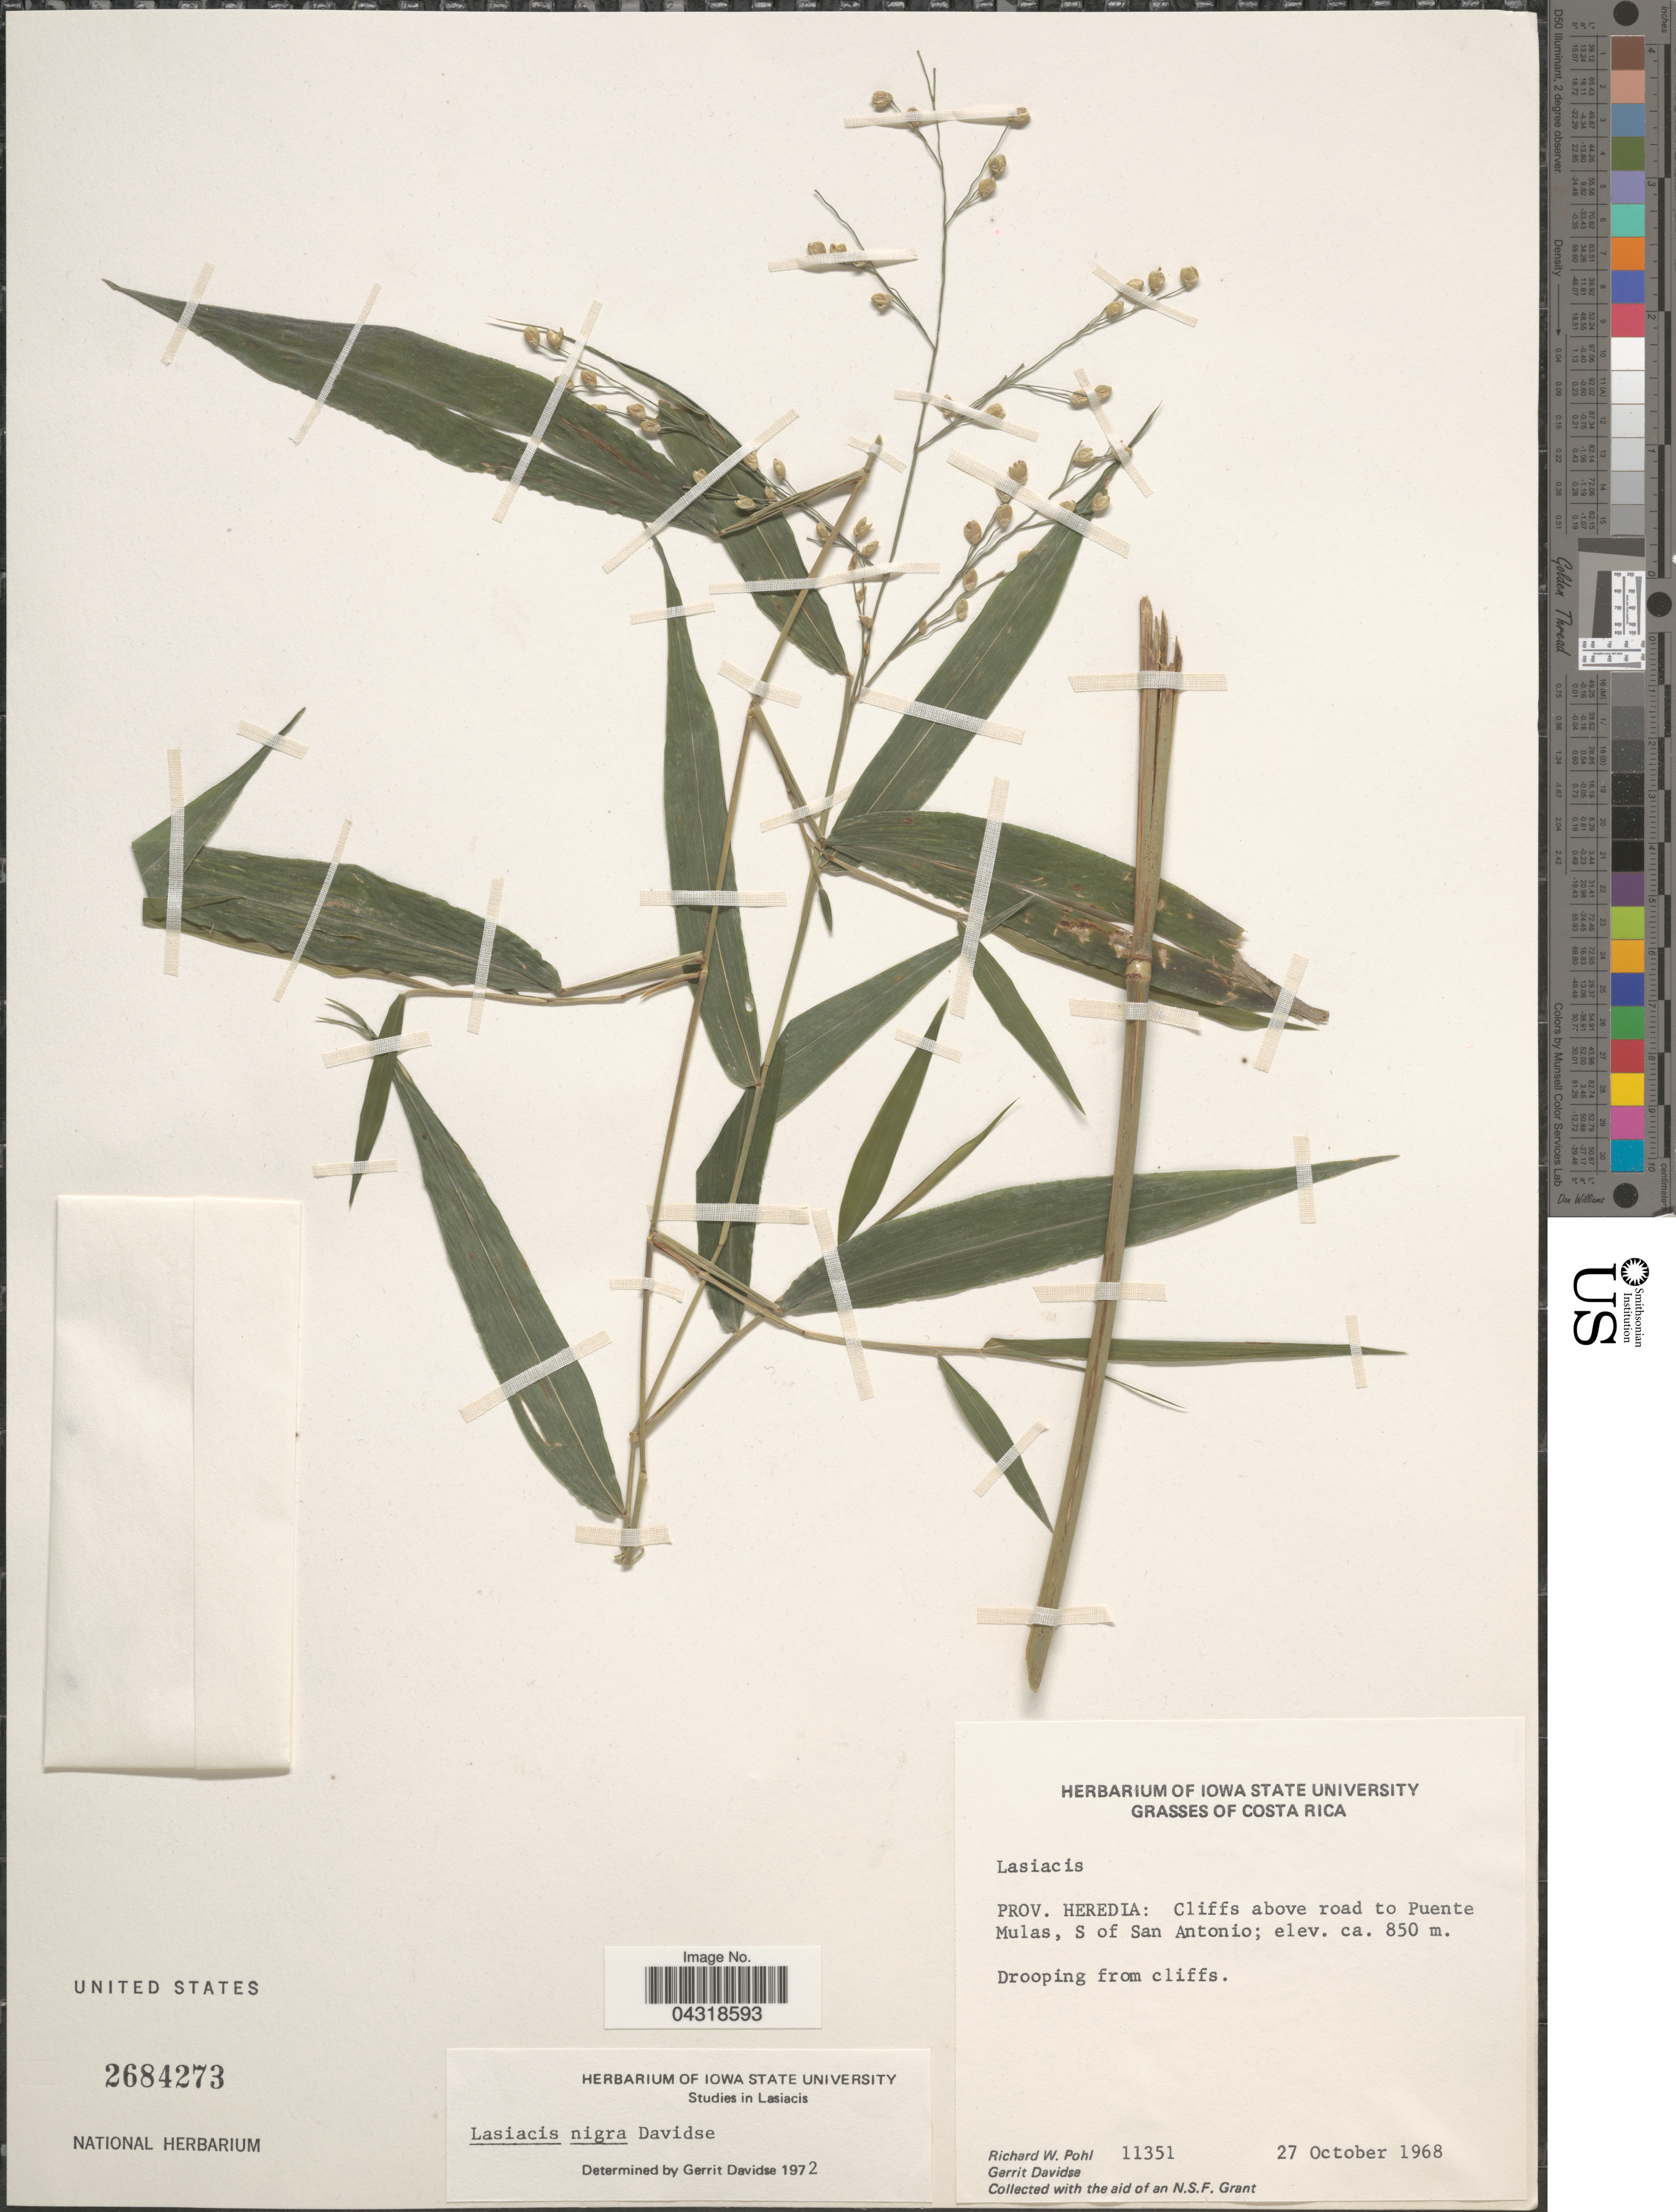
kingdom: Plantae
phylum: Tracheophyta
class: Liliopsida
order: Poales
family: Poaceae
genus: Lasiacis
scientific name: Lasiacis nigra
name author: Davidse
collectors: R. W. Pohl & G. Davidse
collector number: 11351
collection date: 1968-10-27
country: Costa Rica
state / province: Heredia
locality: Cliffs above road to Puente Mulas, S of San Antonio.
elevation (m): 850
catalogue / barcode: US 2684273